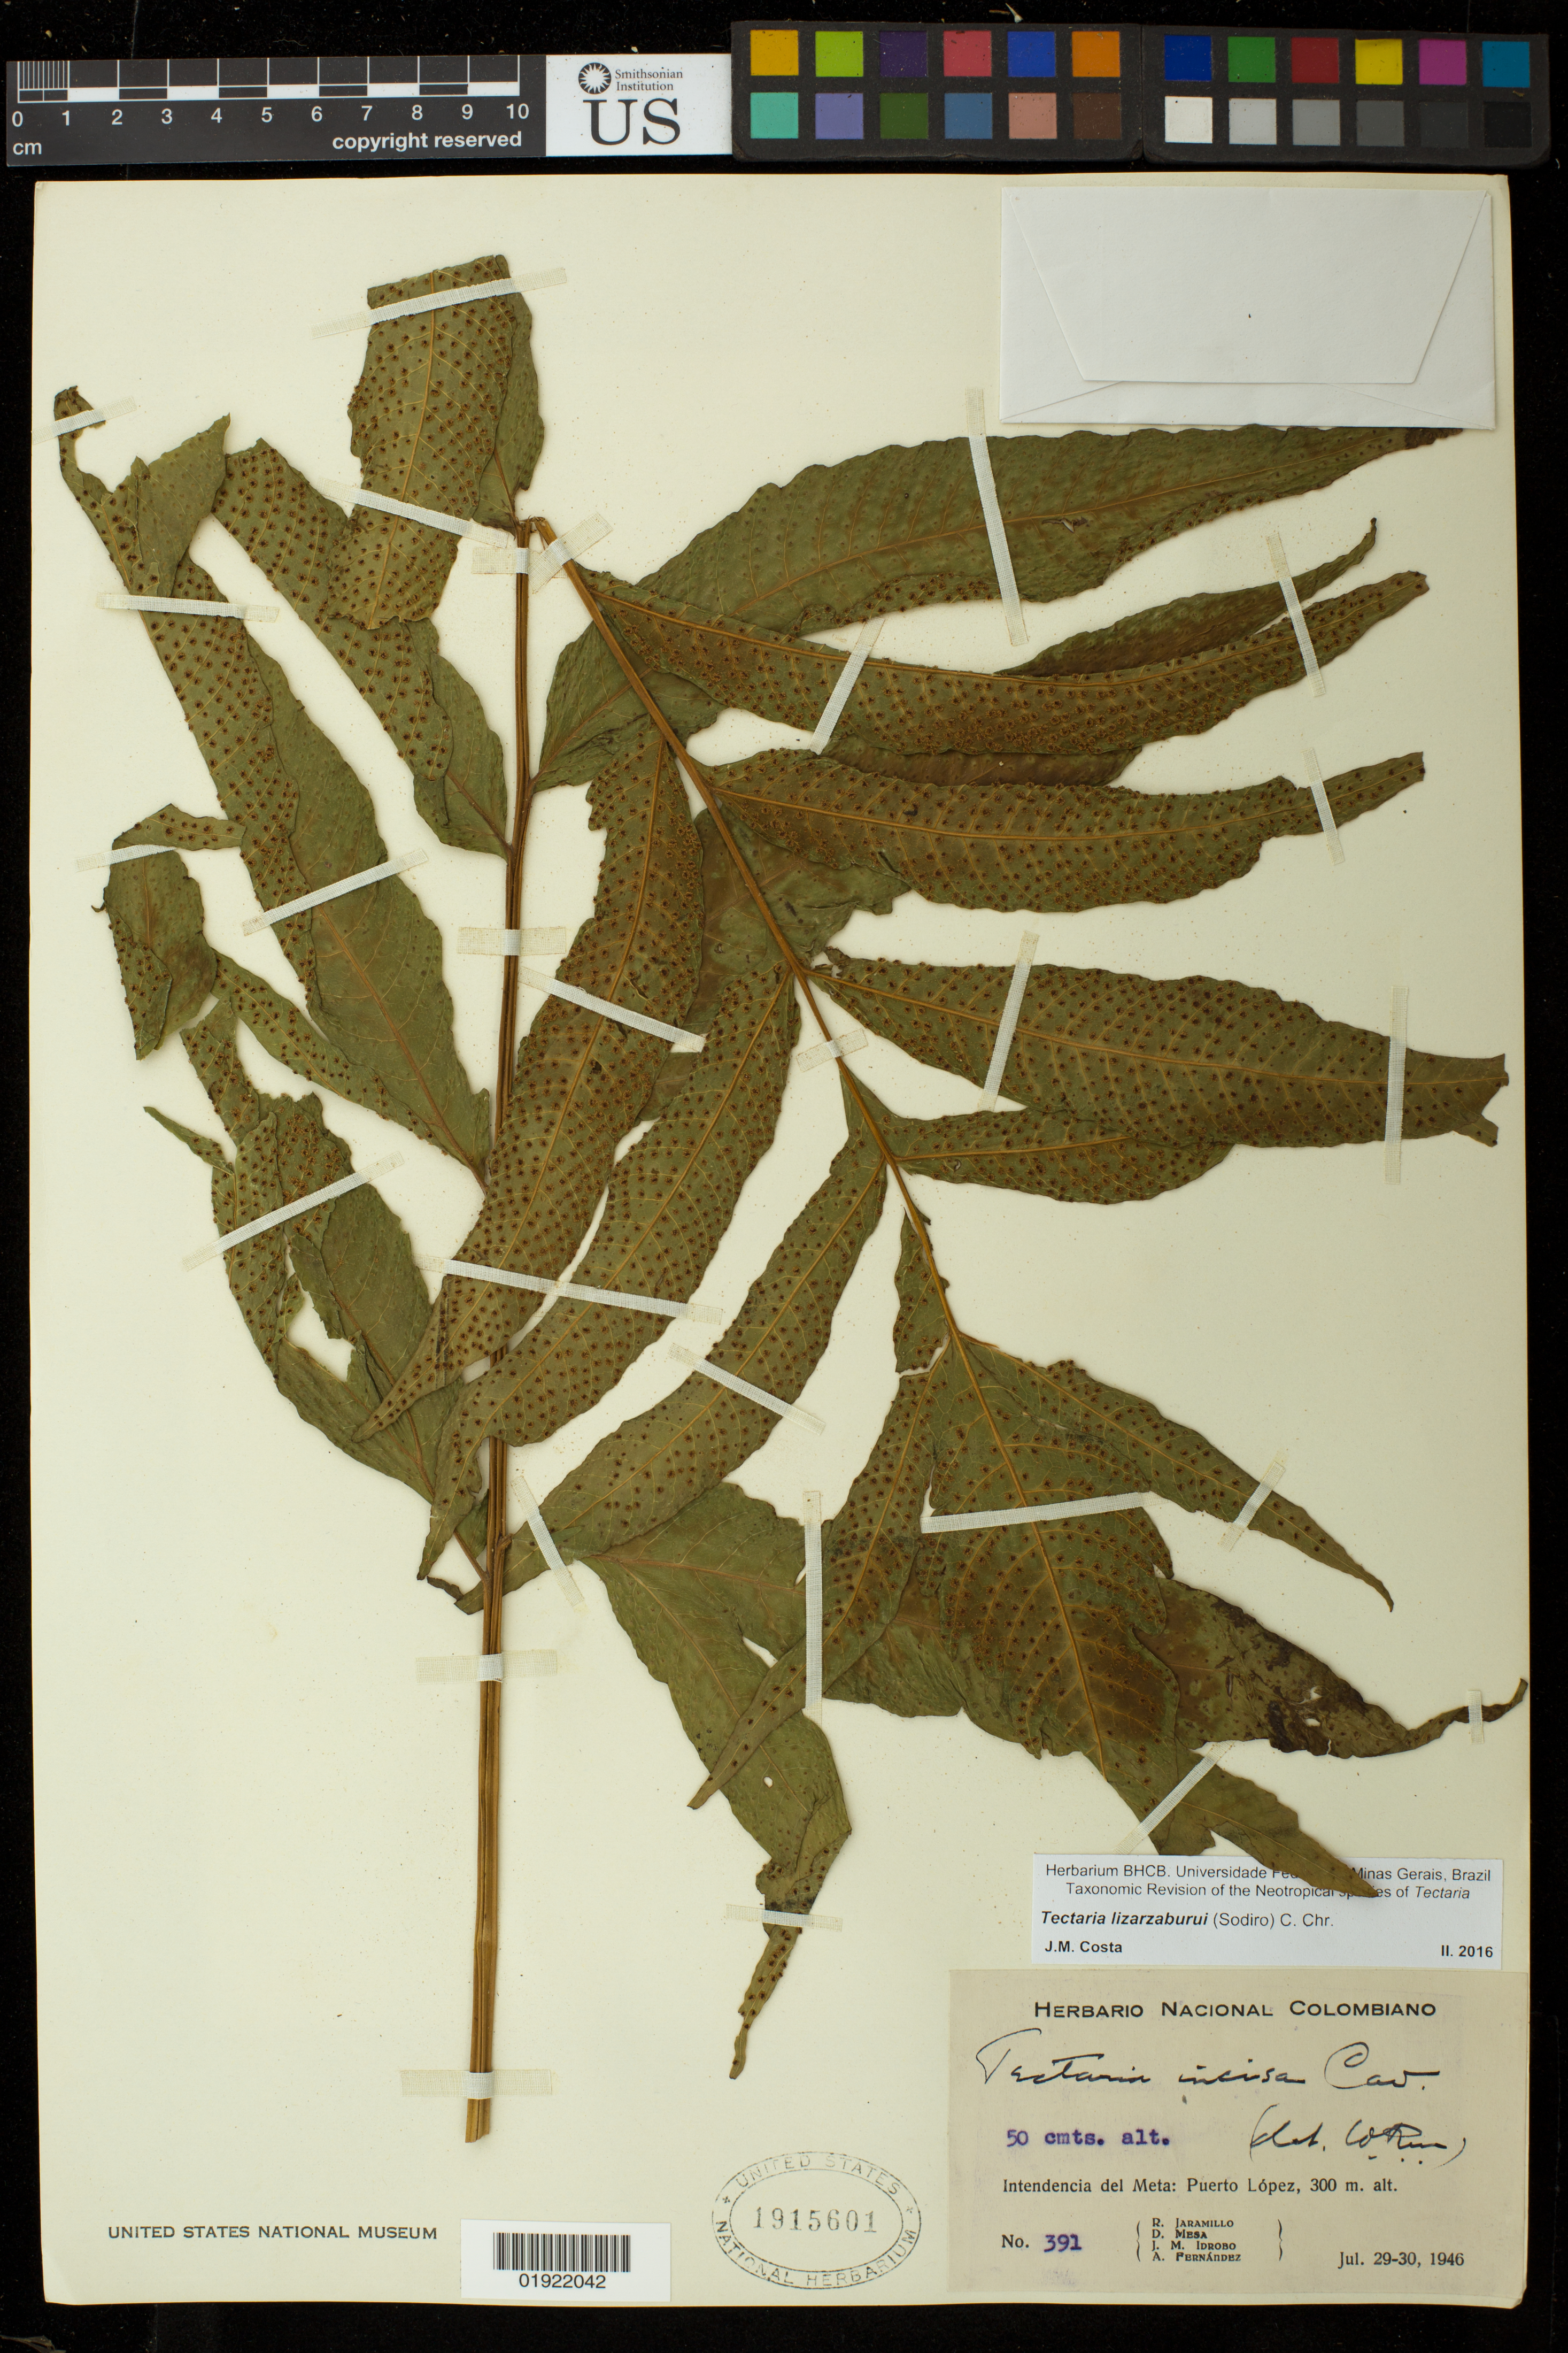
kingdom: Plantae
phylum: Tracheophyta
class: Polypodiopsida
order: Polypodiales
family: Tectariaceae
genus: Tectaria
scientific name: Tectaria lizarzaburui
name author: (Sodiro) C. Chr.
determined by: Costa, J. M.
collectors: R. Jaramillo, D. Mesa, J. M. Idrobo & A. Fernández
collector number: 391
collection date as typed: Jul. 29-30, 1946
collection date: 1946-07-29/1946-07-30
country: Colombia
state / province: Meta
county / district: Puerto López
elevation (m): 300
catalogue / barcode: US 1915601